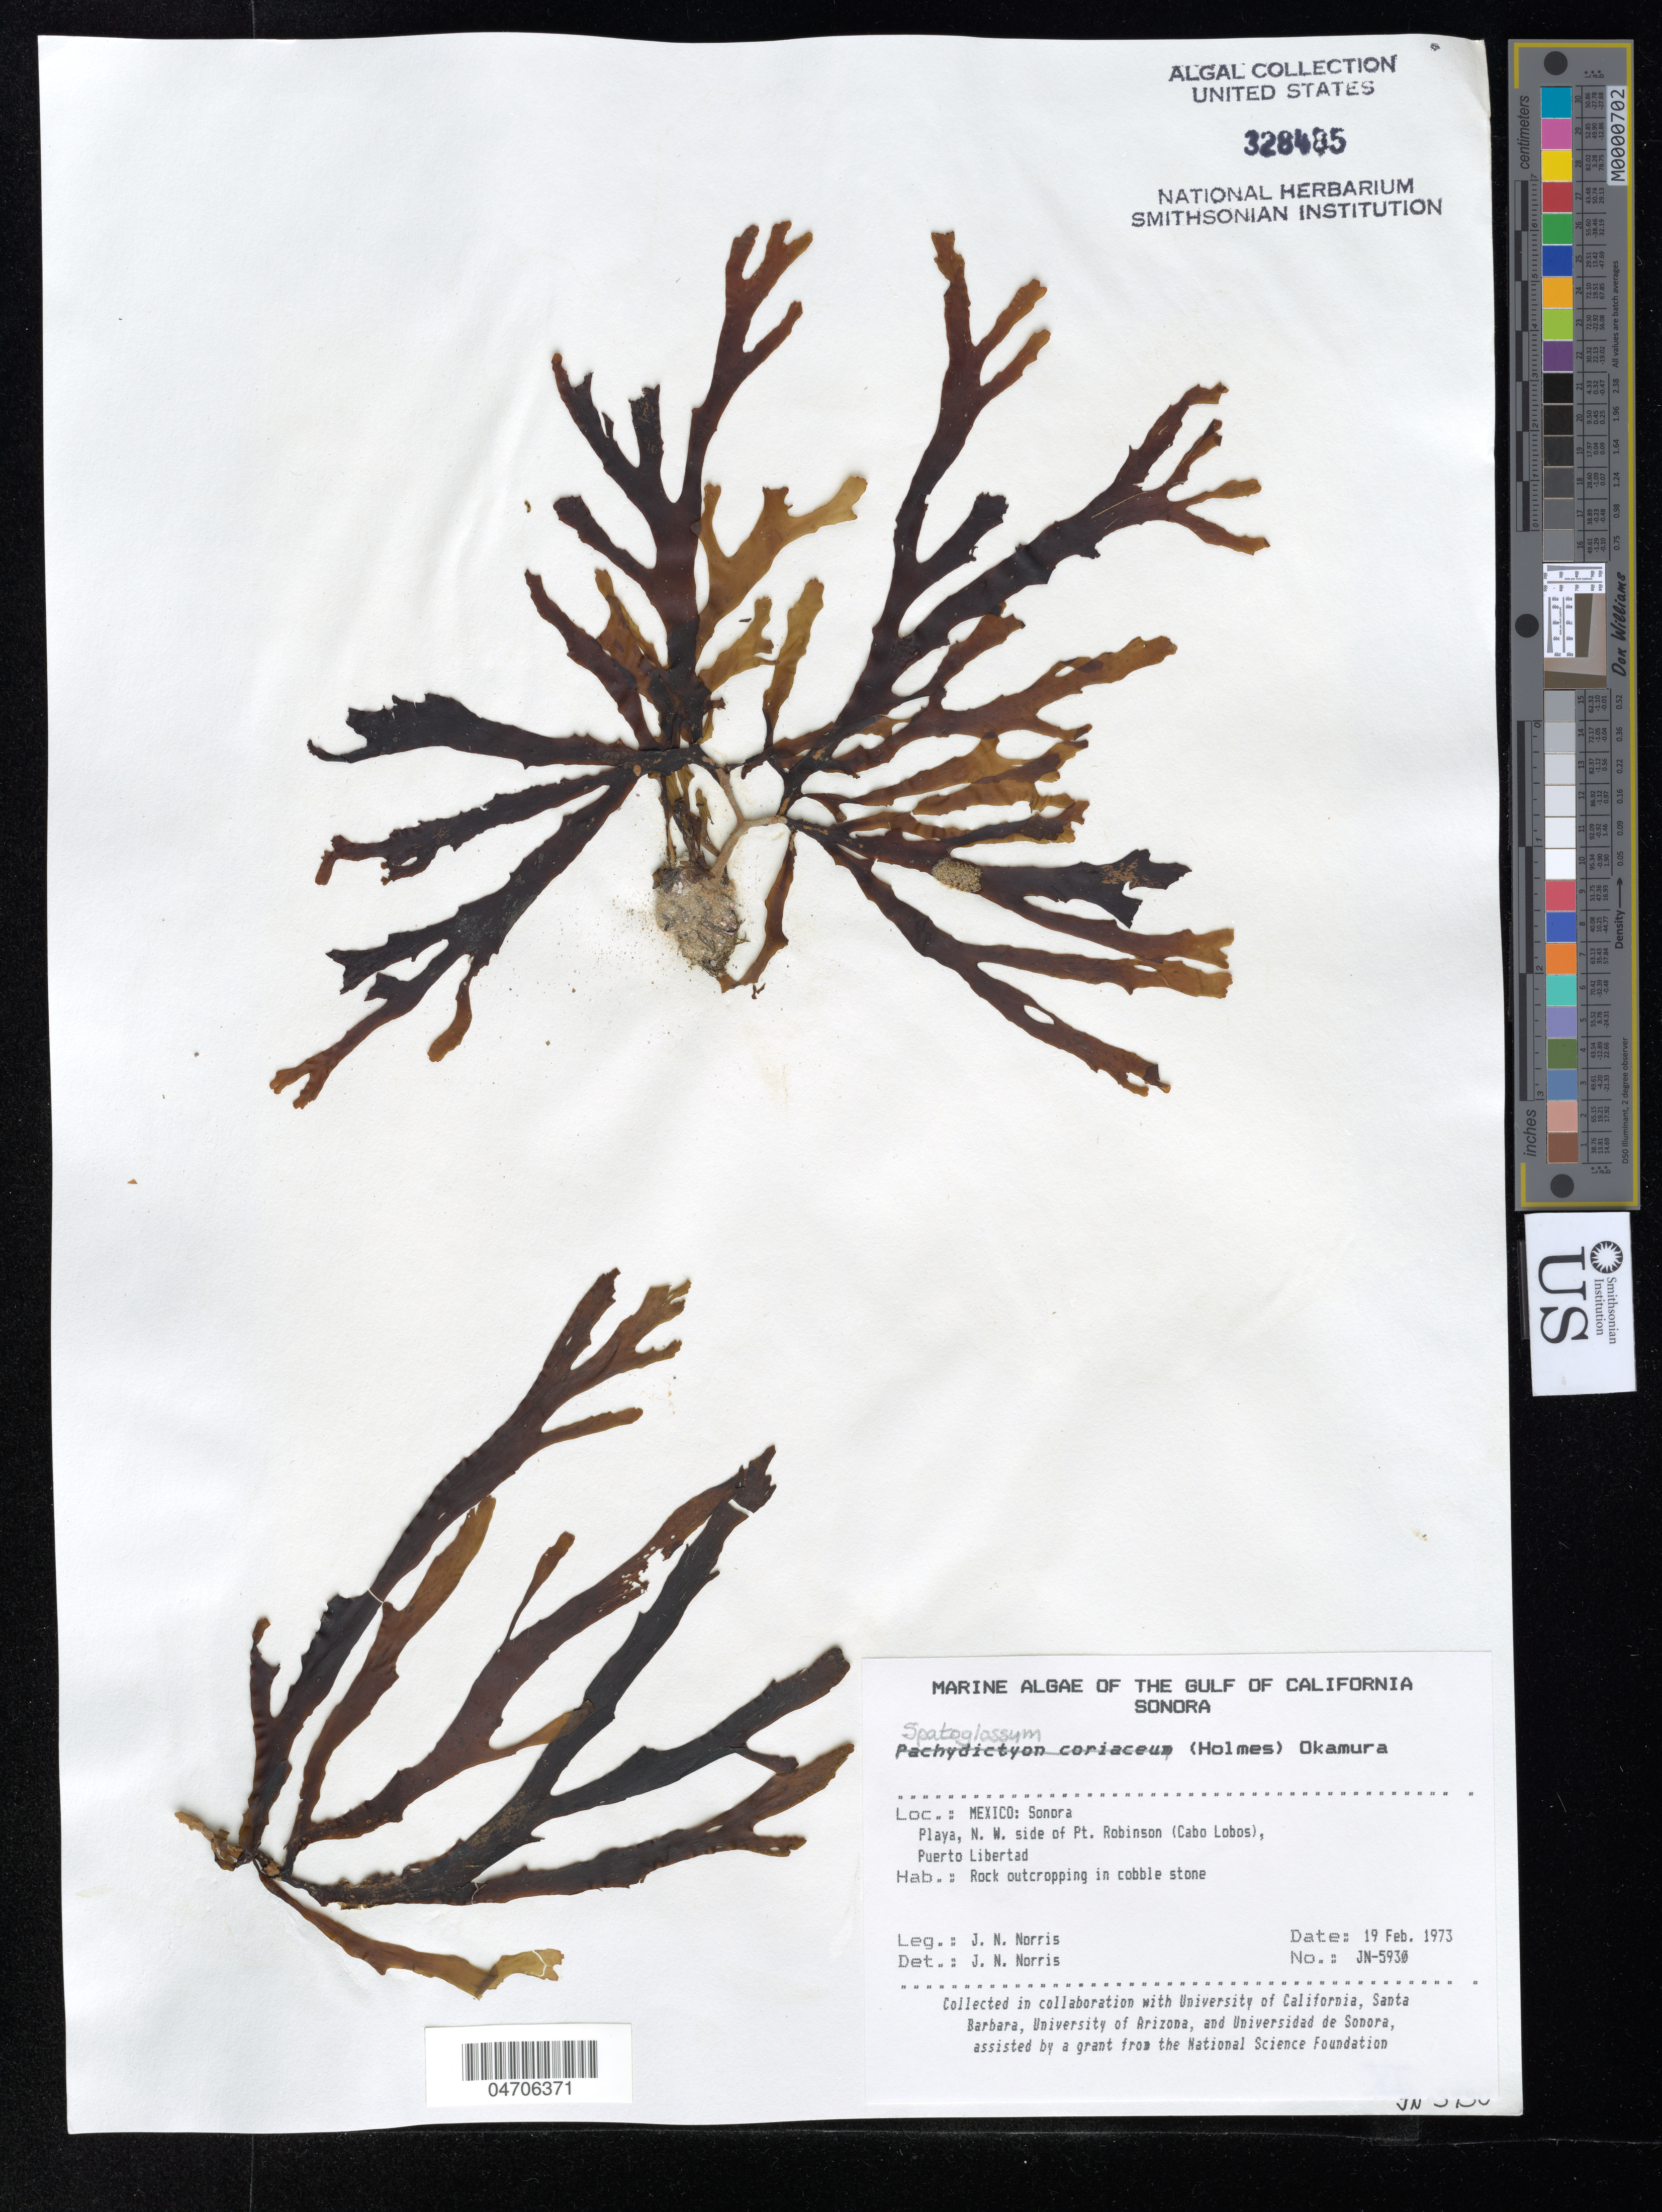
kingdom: Chromista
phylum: Ochrophyta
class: Phaeophyceae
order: Dictyotales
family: Dictyotaceae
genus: Spatoglossum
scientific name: Spatoglossum sp.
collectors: J. Norris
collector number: JN-5930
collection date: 1973-02-19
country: Mexico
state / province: Sonora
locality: The Gulf of California. Playa, N. W. side of Pt. Robinson (Cabo Lobos), Puerto Libertad.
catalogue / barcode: US 328485